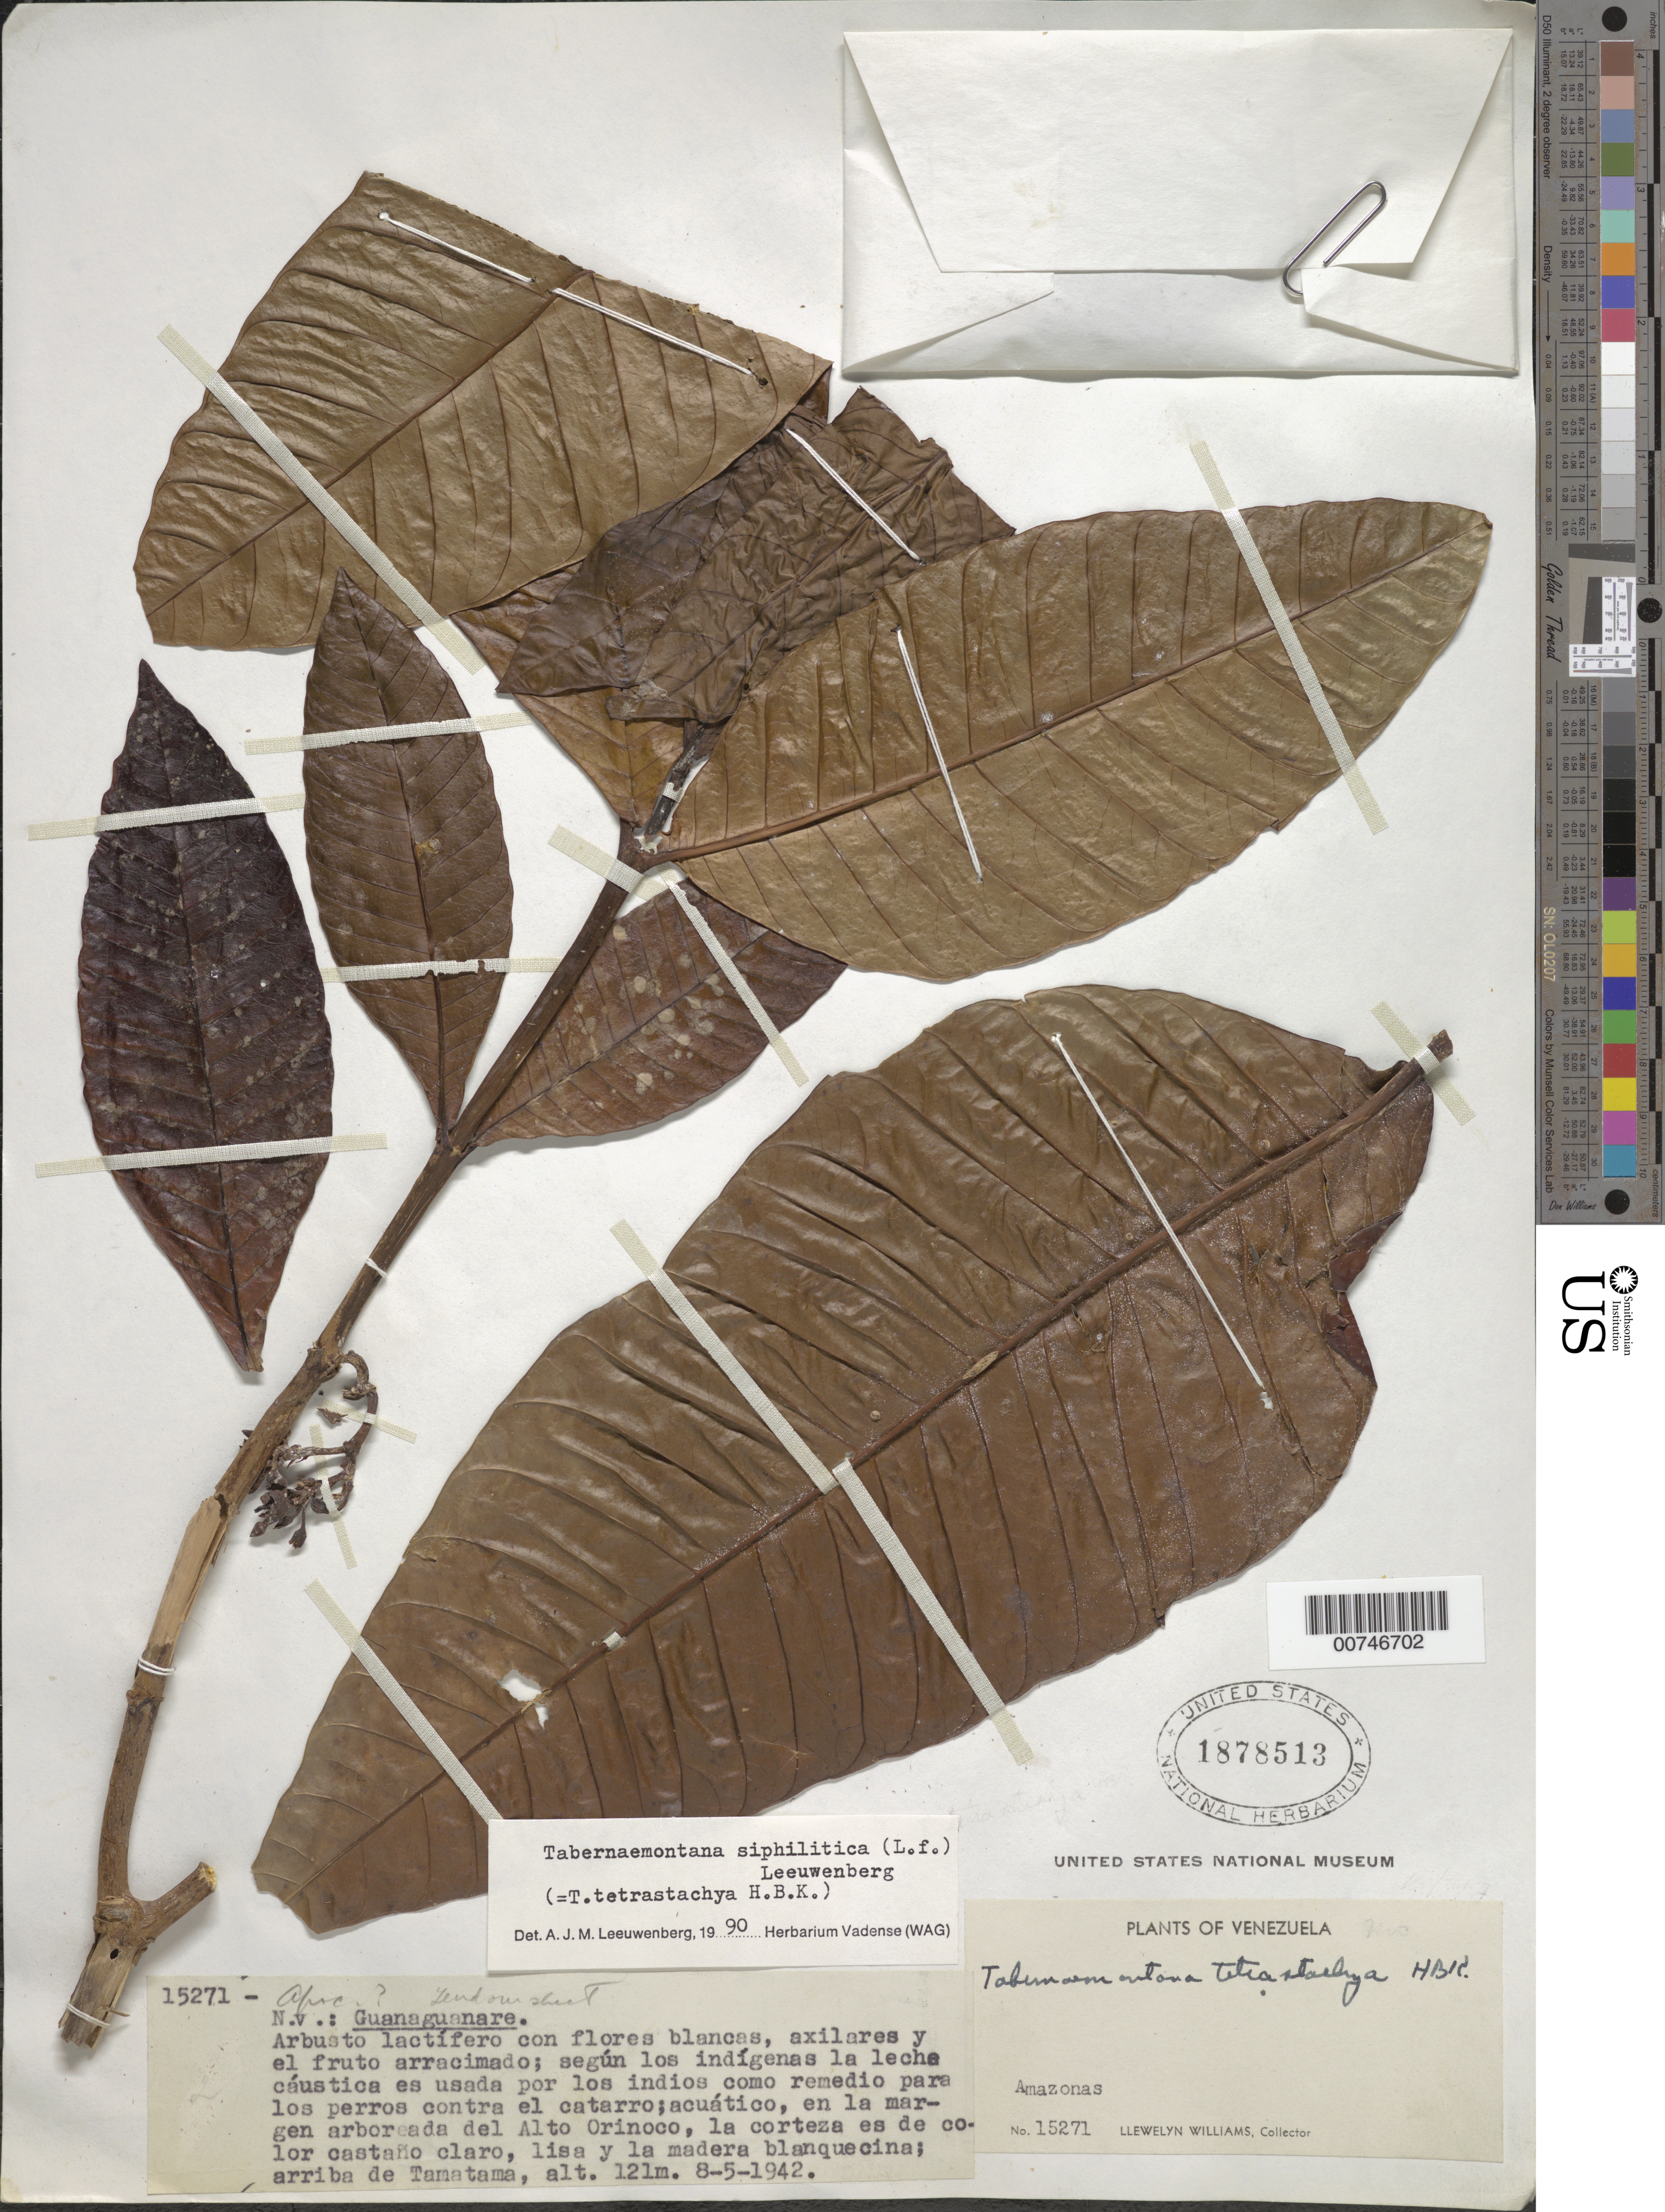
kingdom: Plantae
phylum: Tracheophyta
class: Magnoliopsida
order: Gentianales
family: Apocynaceae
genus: Tabernaemontana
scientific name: Tabernaemontana siphilitica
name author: (L. f.) Leeuwenb.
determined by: Leeuwenberg, A. J. M.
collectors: Ll. Williams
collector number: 15271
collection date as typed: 8-May-42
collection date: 1942-05-08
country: Venezuela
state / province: Amazonas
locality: Tamatama, Alto Río Orinoco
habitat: Margenes arboreadas del Alto Orinoco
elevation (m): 121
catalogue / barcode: US 1878513